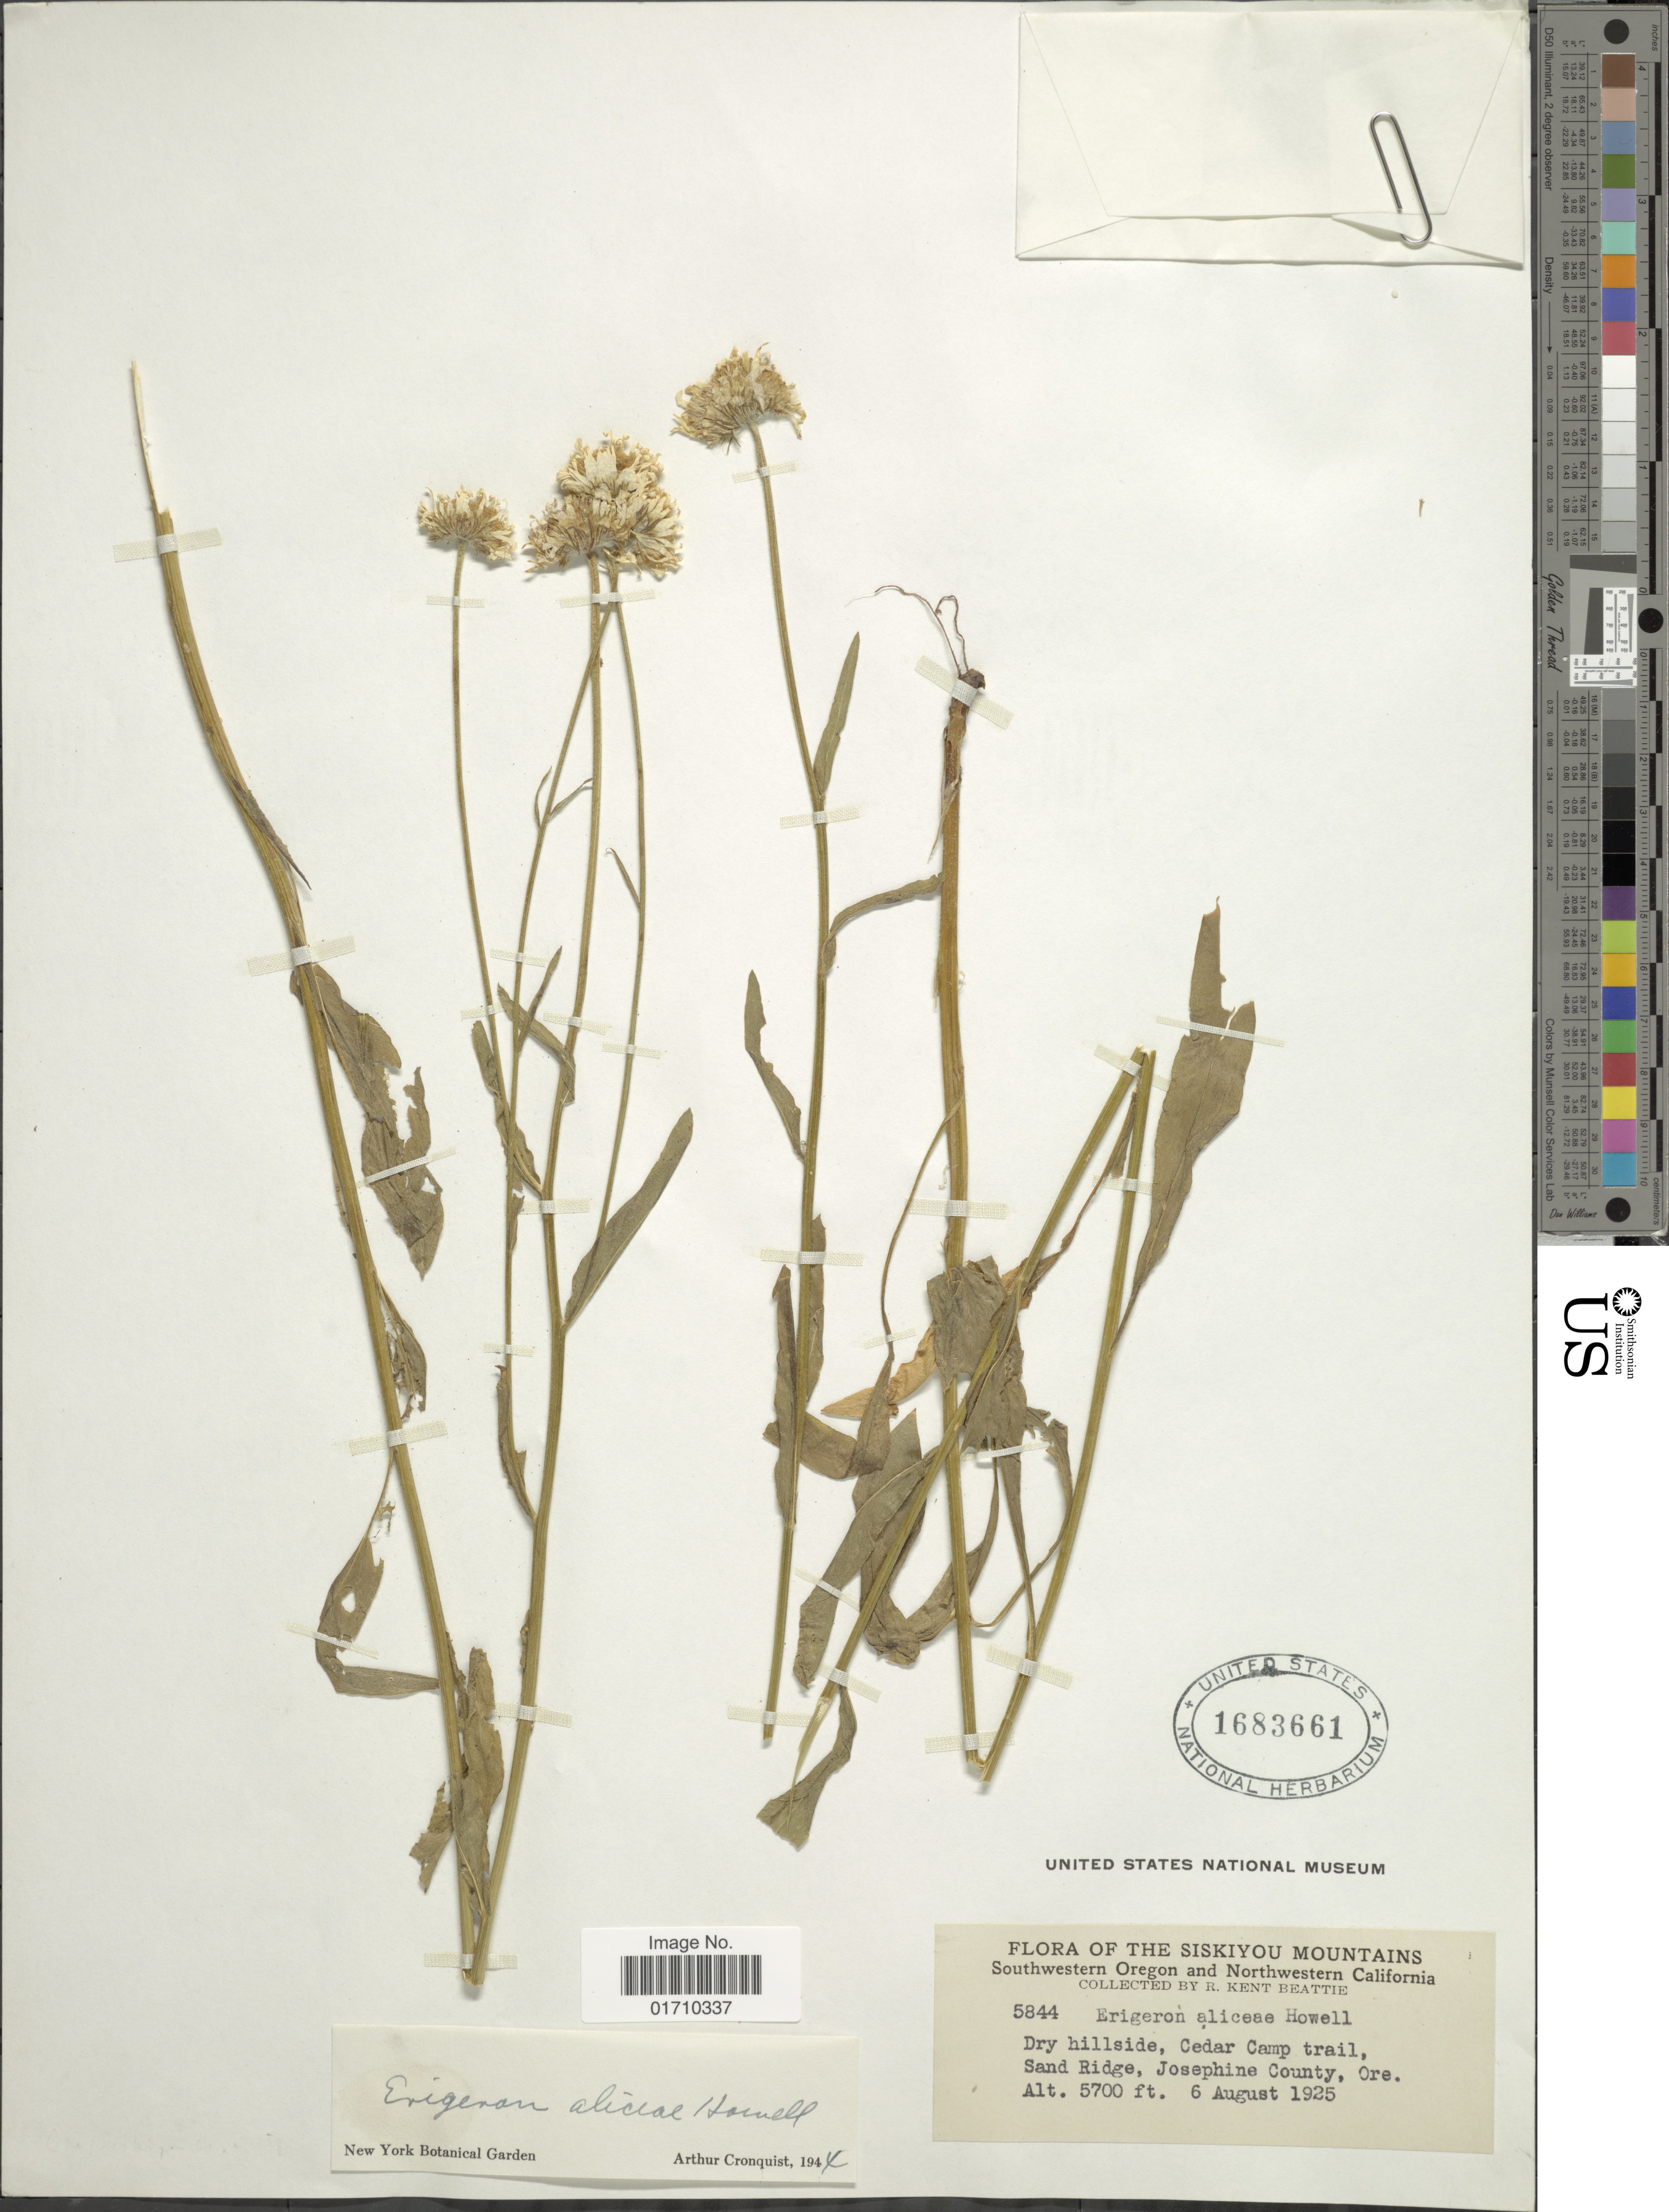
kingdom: Plantae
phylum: Tracheophyta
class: Magnoliopsida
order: Asterales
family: Asteraceae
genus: Erigeron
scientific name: Erigeron aliceae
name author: Howell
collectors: R. K. Beattie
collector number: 5844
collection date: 1925-08-06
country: United States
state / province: Oregon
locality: The Siskiyou Mountains, Southwestern Oregon and Northwestern California. Dry hillside, cedar Camp trail, Sand ridge, Josephine County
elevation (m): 1737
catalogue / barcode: US 1683661